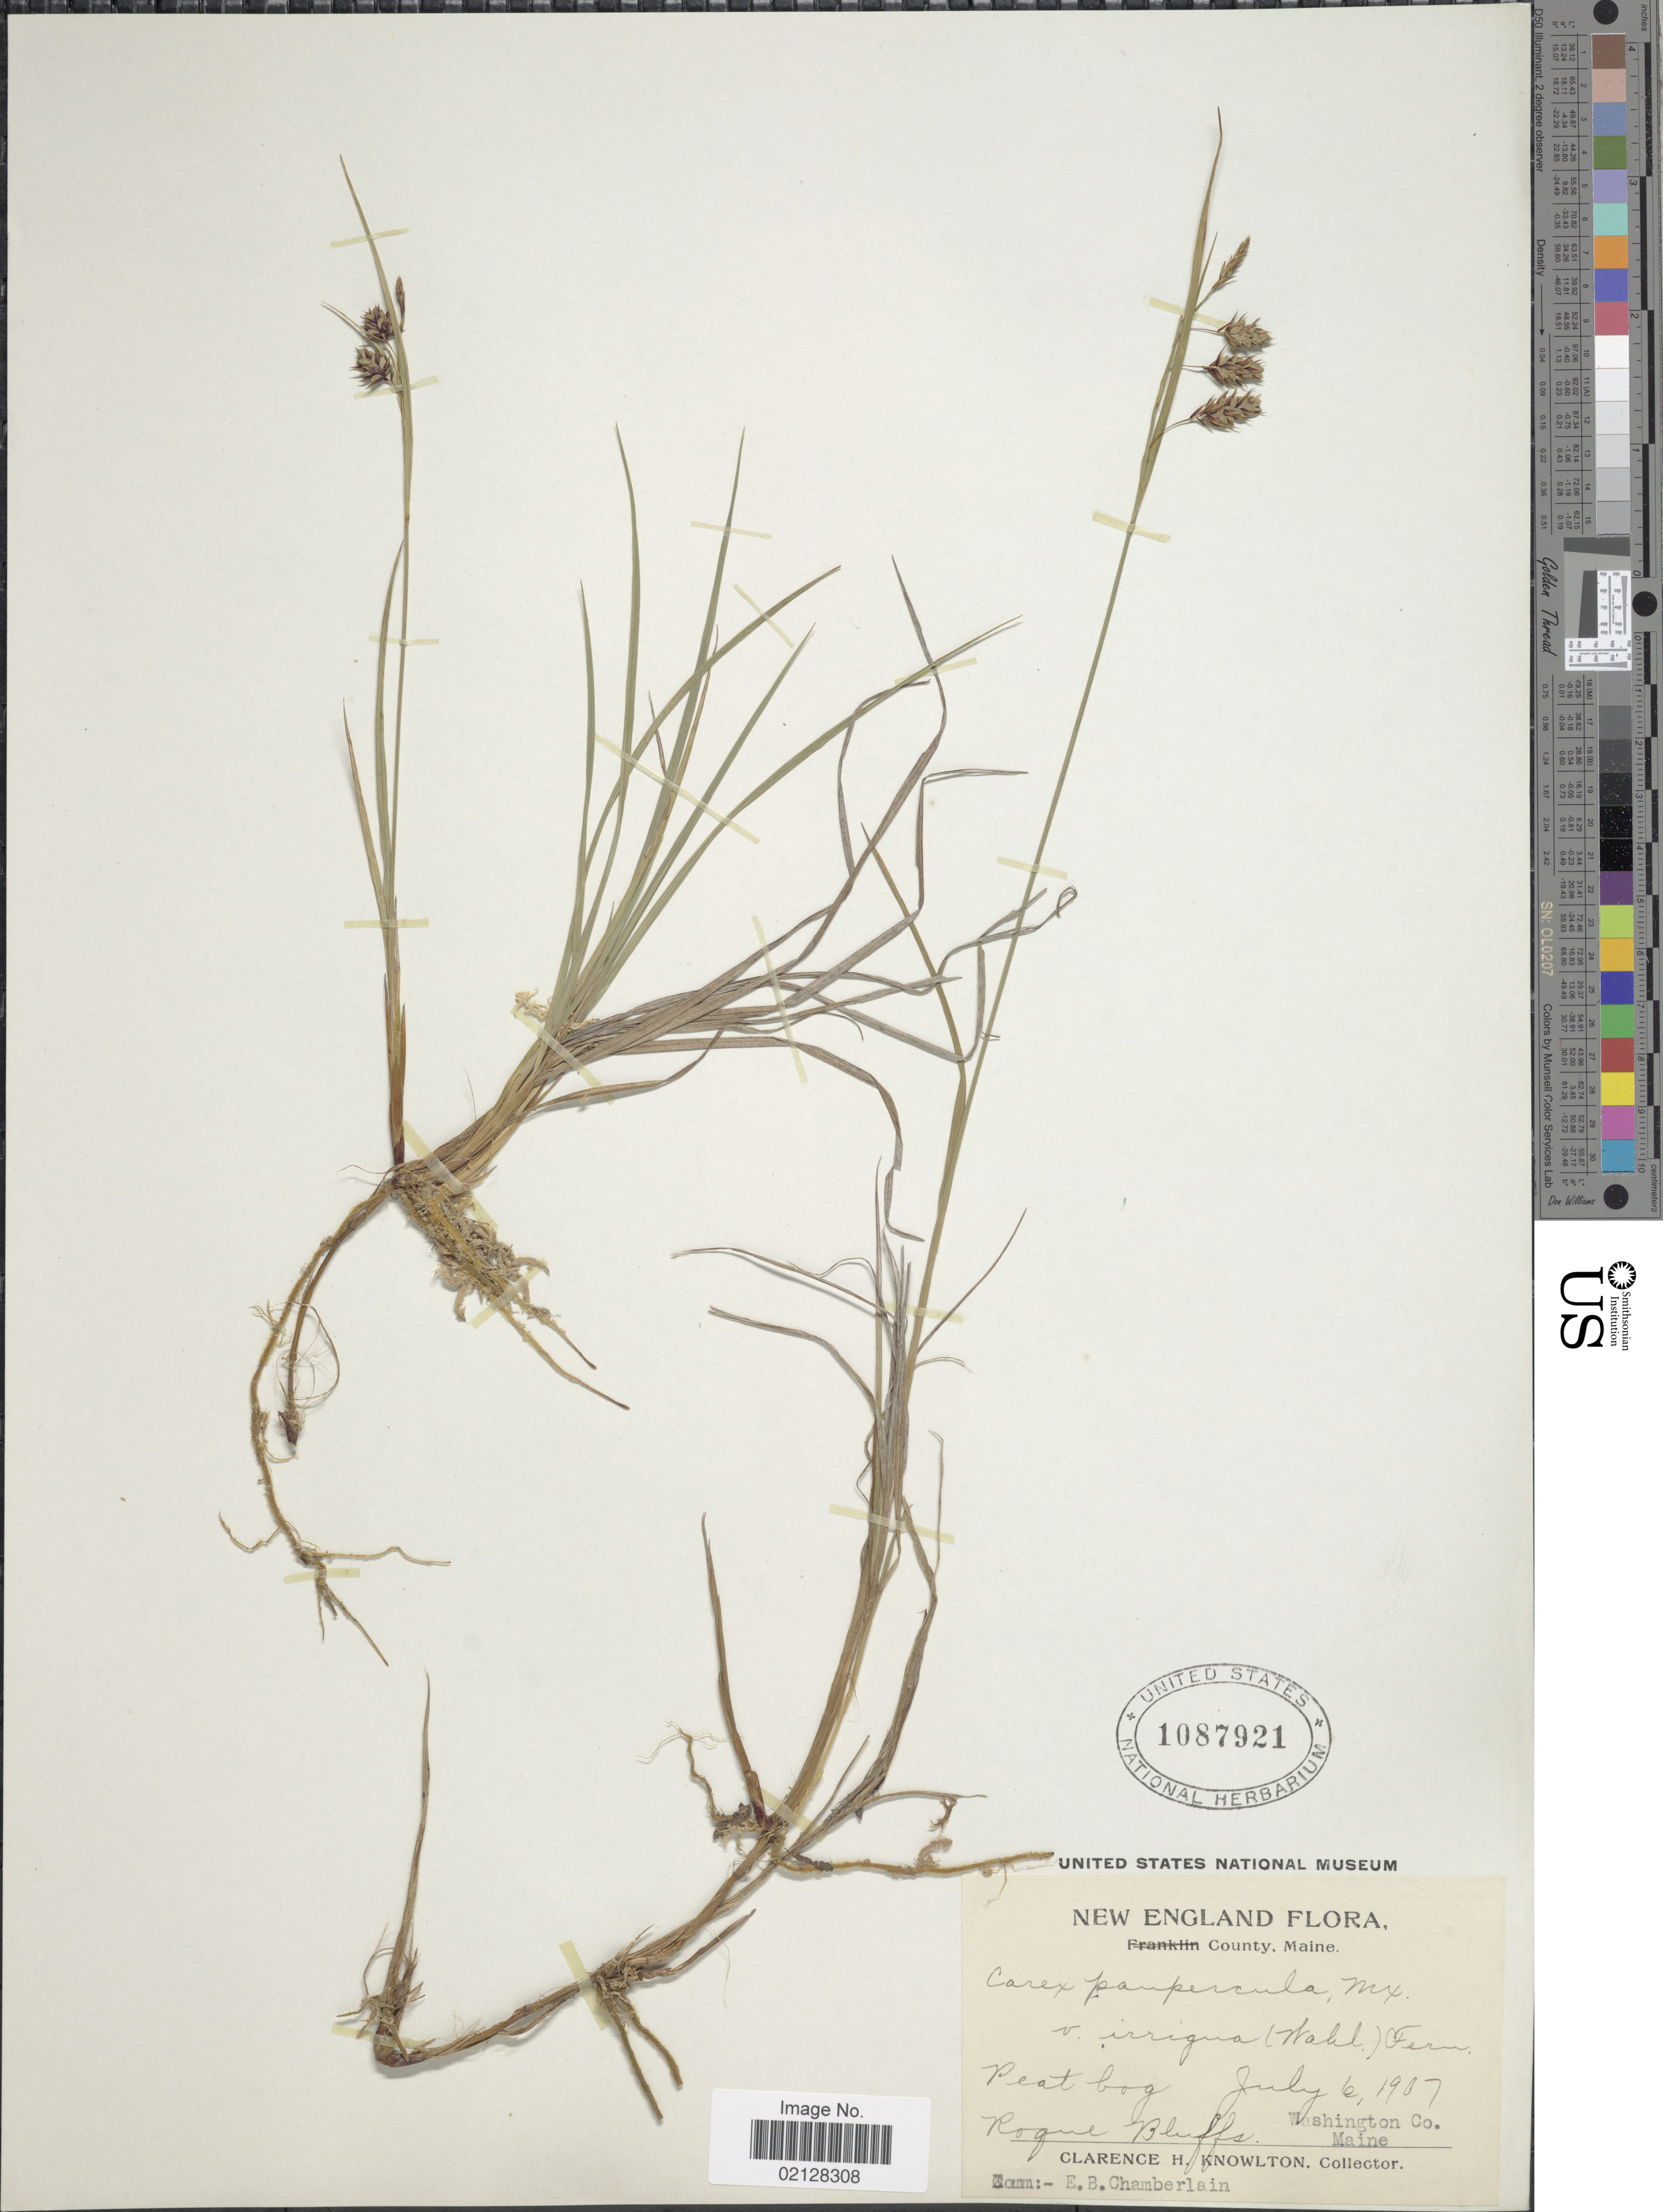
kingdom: Plantae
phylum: Tracheophyta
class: Liliopsida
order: Poales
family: Cyperaceae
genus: Carex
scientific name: Carex magellanica subsp. irrigua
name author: (Wahlenb.) Hiitonen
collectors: C. H. Knowlton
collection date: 1897-07-06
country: United States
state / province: Maine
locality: New England. Peat bog, Rogue Bluffs, Washington Co.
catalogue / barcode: US 1087921